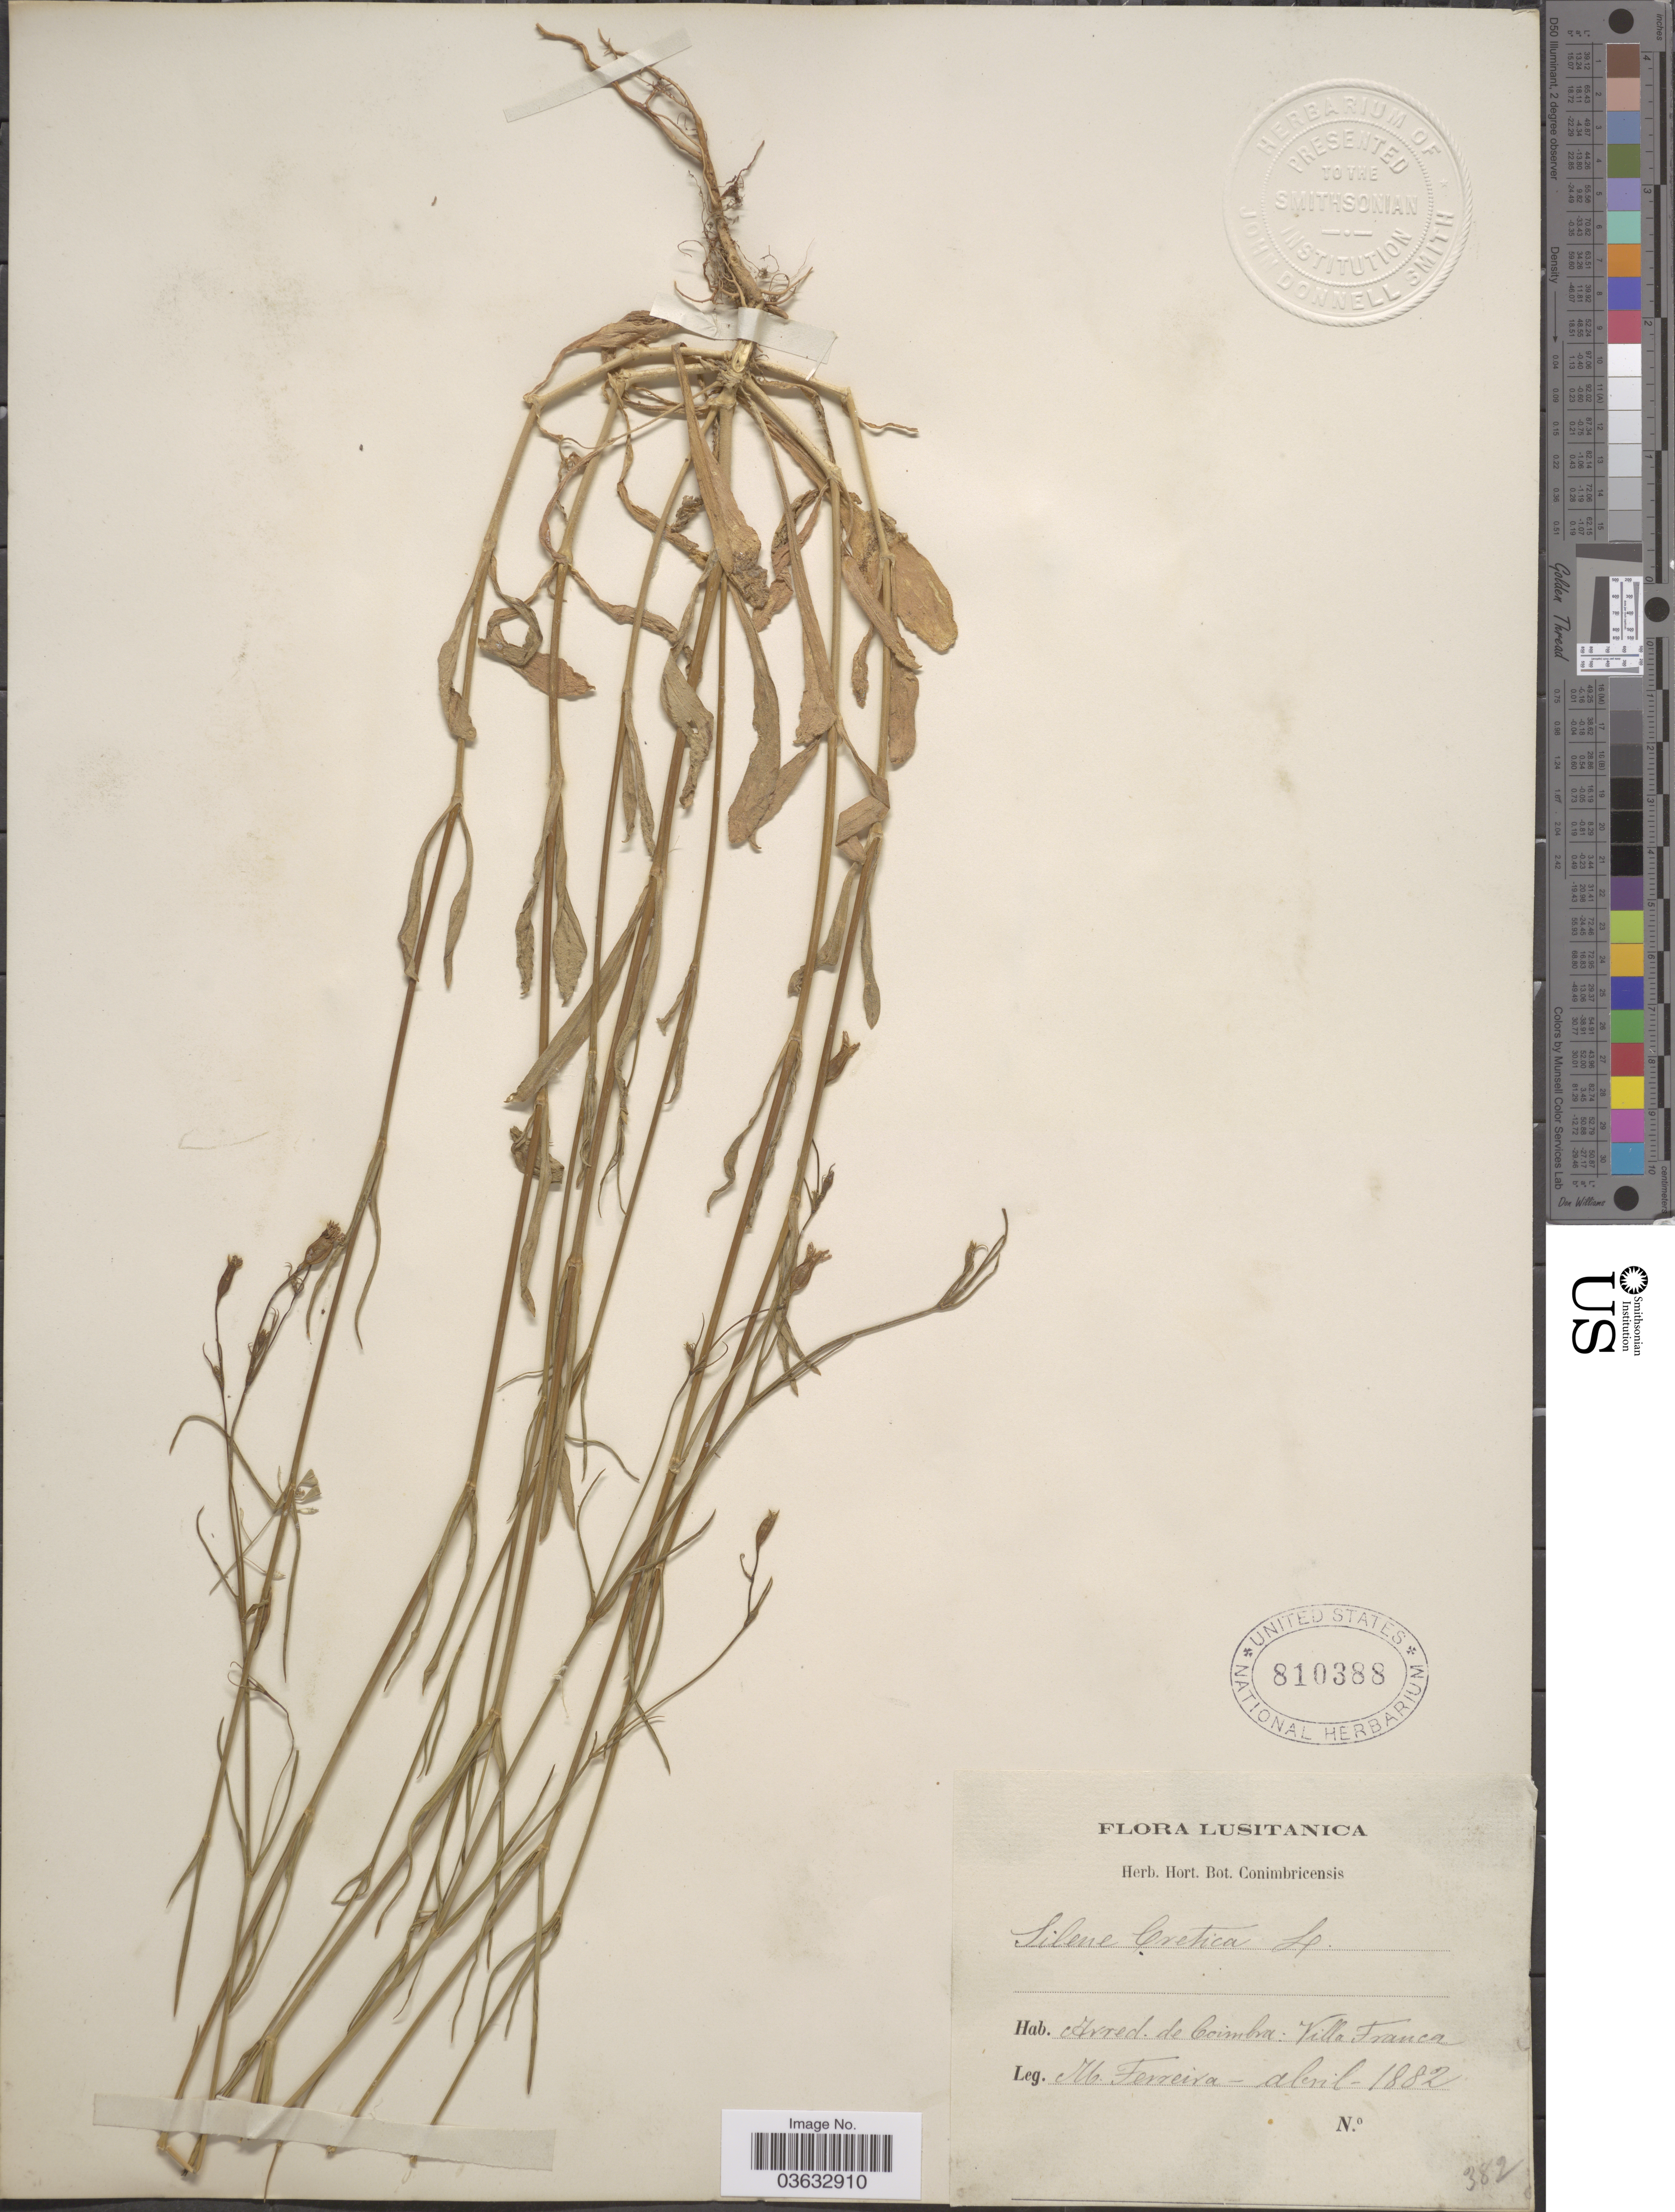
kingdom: Plantae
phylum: Tracheophyta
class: Magnoliopsida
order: Caryophyllales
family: Caryophyllaceae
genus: Silene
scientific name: Silene cretica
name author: L.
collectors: M. Ferreira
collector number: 382?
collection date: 1882-04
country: Portugal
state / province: Coimbra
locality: Lusitanica. Arred. de Coimbra: Villa Franca.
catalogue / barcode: US 810388